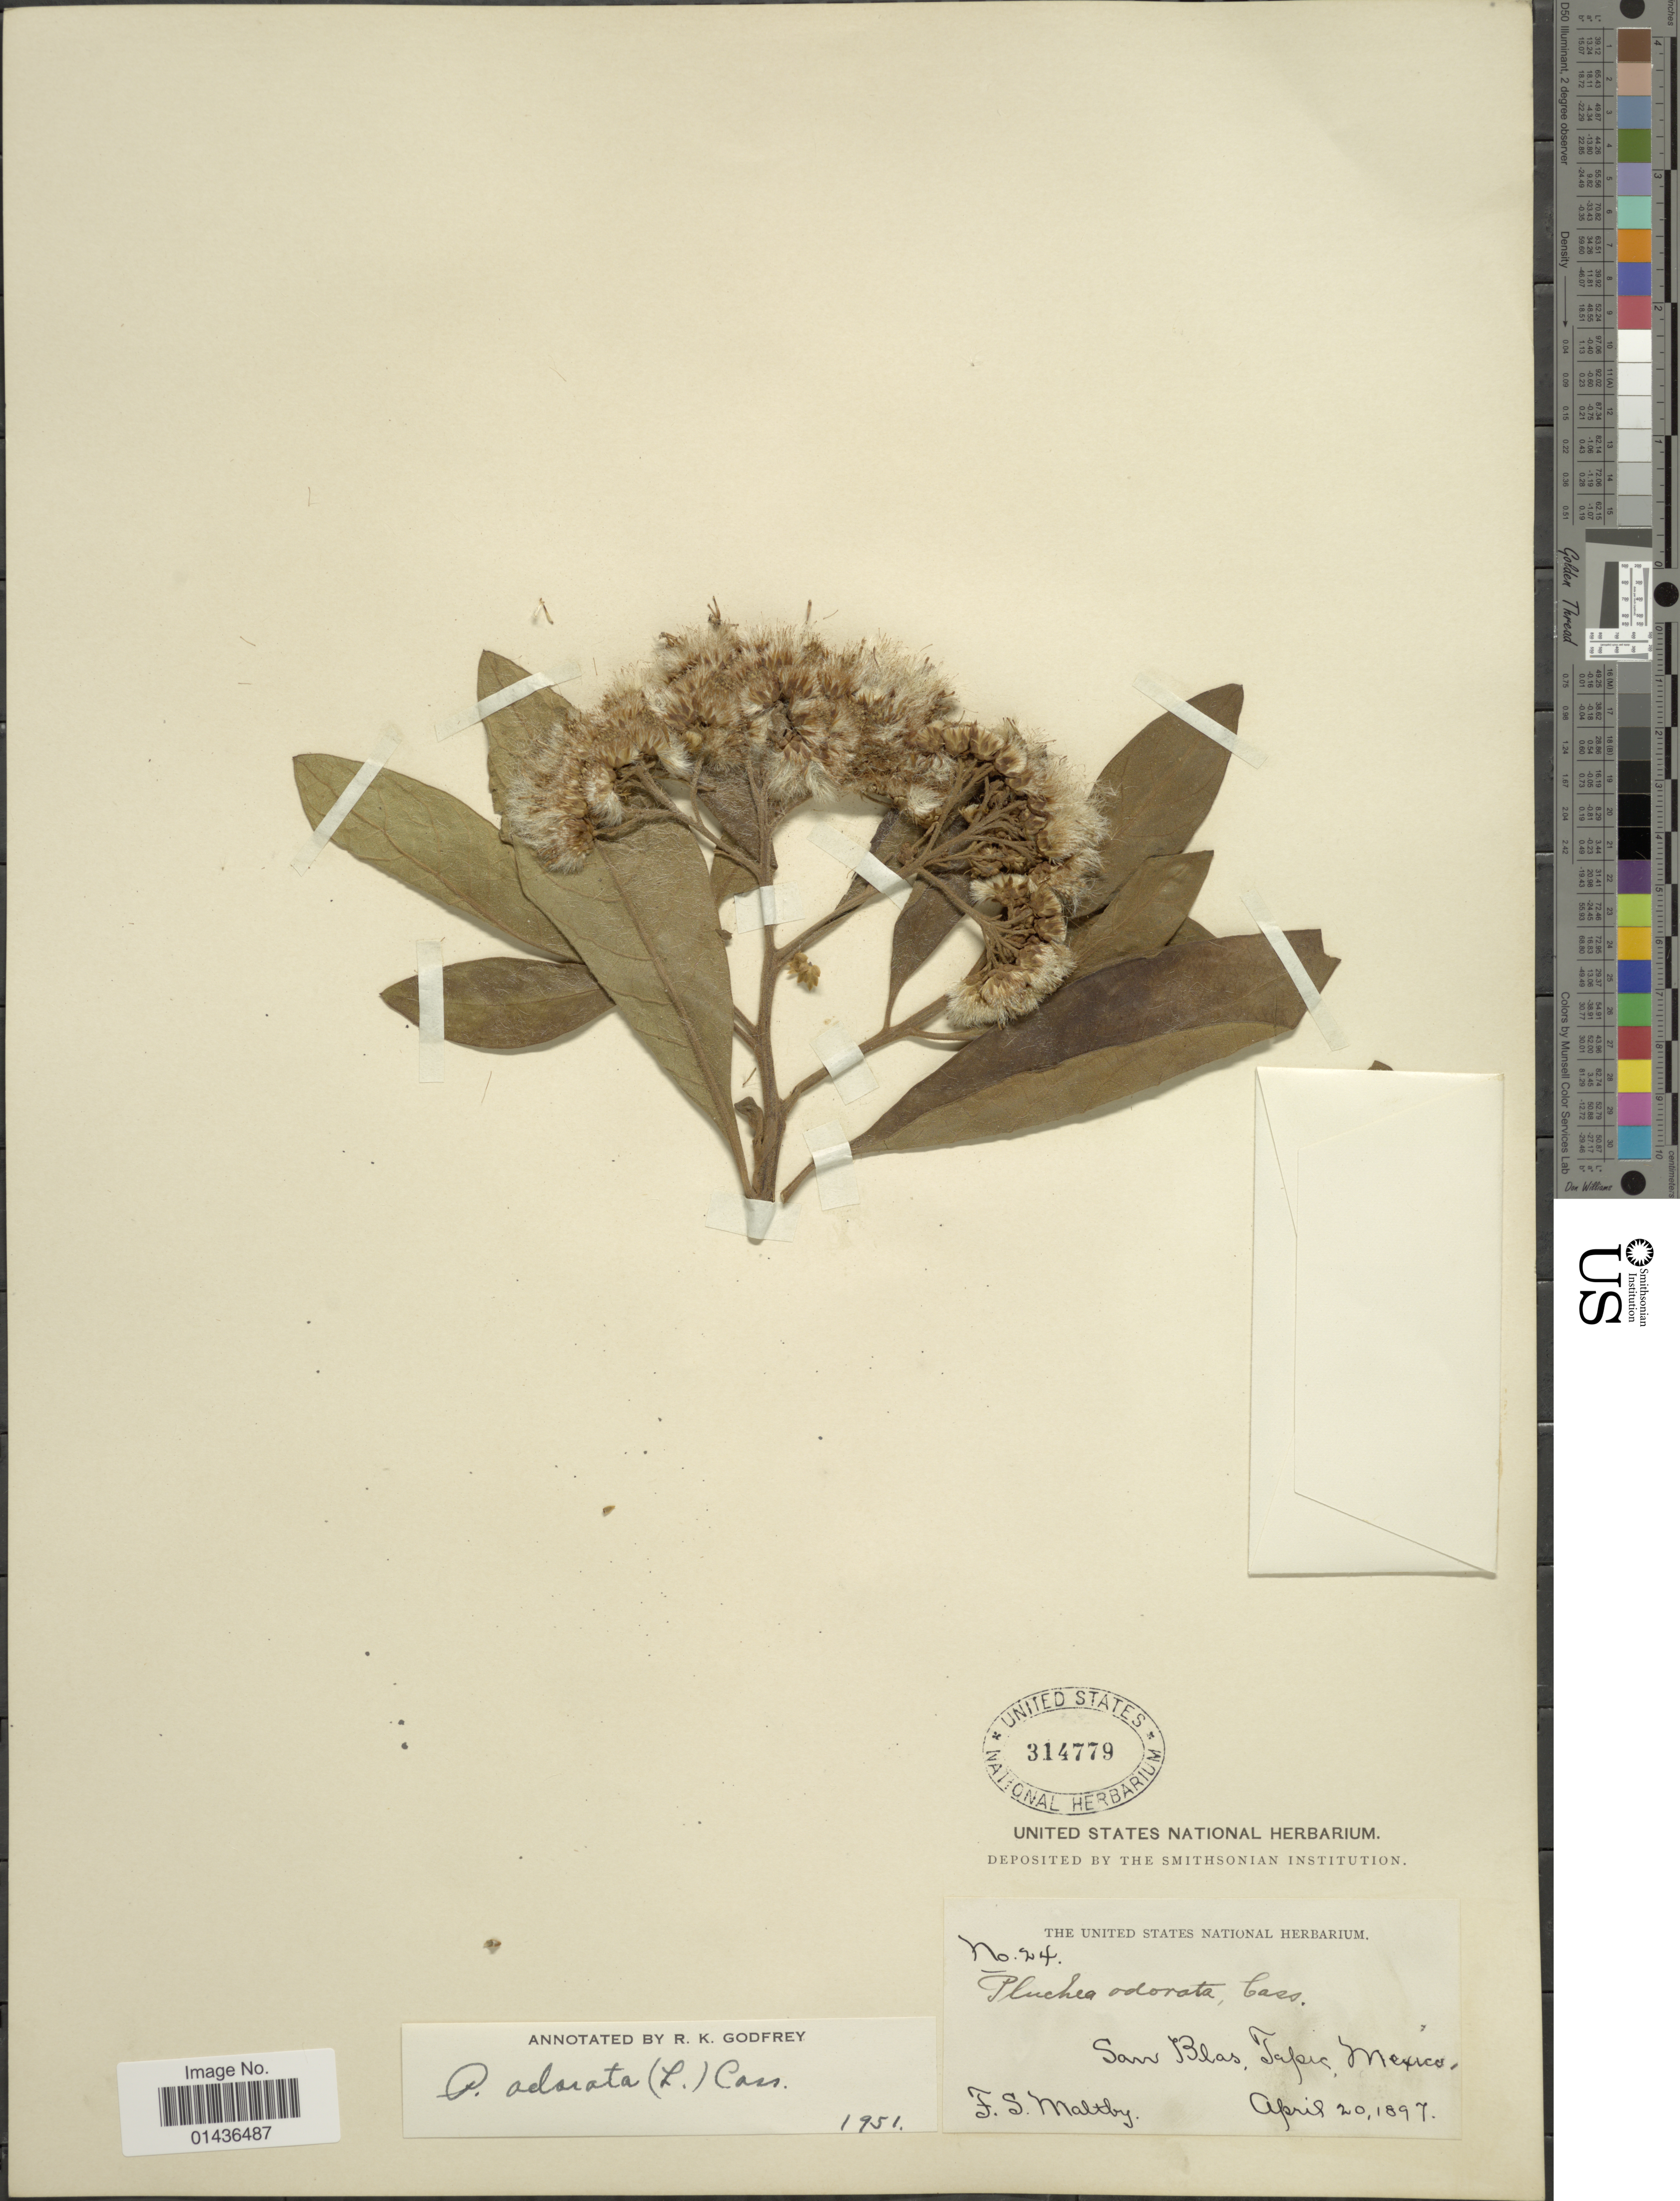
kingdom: Plantae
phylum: Tracheophyta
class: Magnoliopsida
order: Asterales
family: Asteraceae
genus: Pluchea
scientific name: Pluchea carolinensis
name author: (Jacq.) D. Don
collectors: F. S. Maltby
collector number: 24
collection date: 1897-04-20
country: Mexico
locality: San Blas, Tepic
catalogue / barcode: US 314779